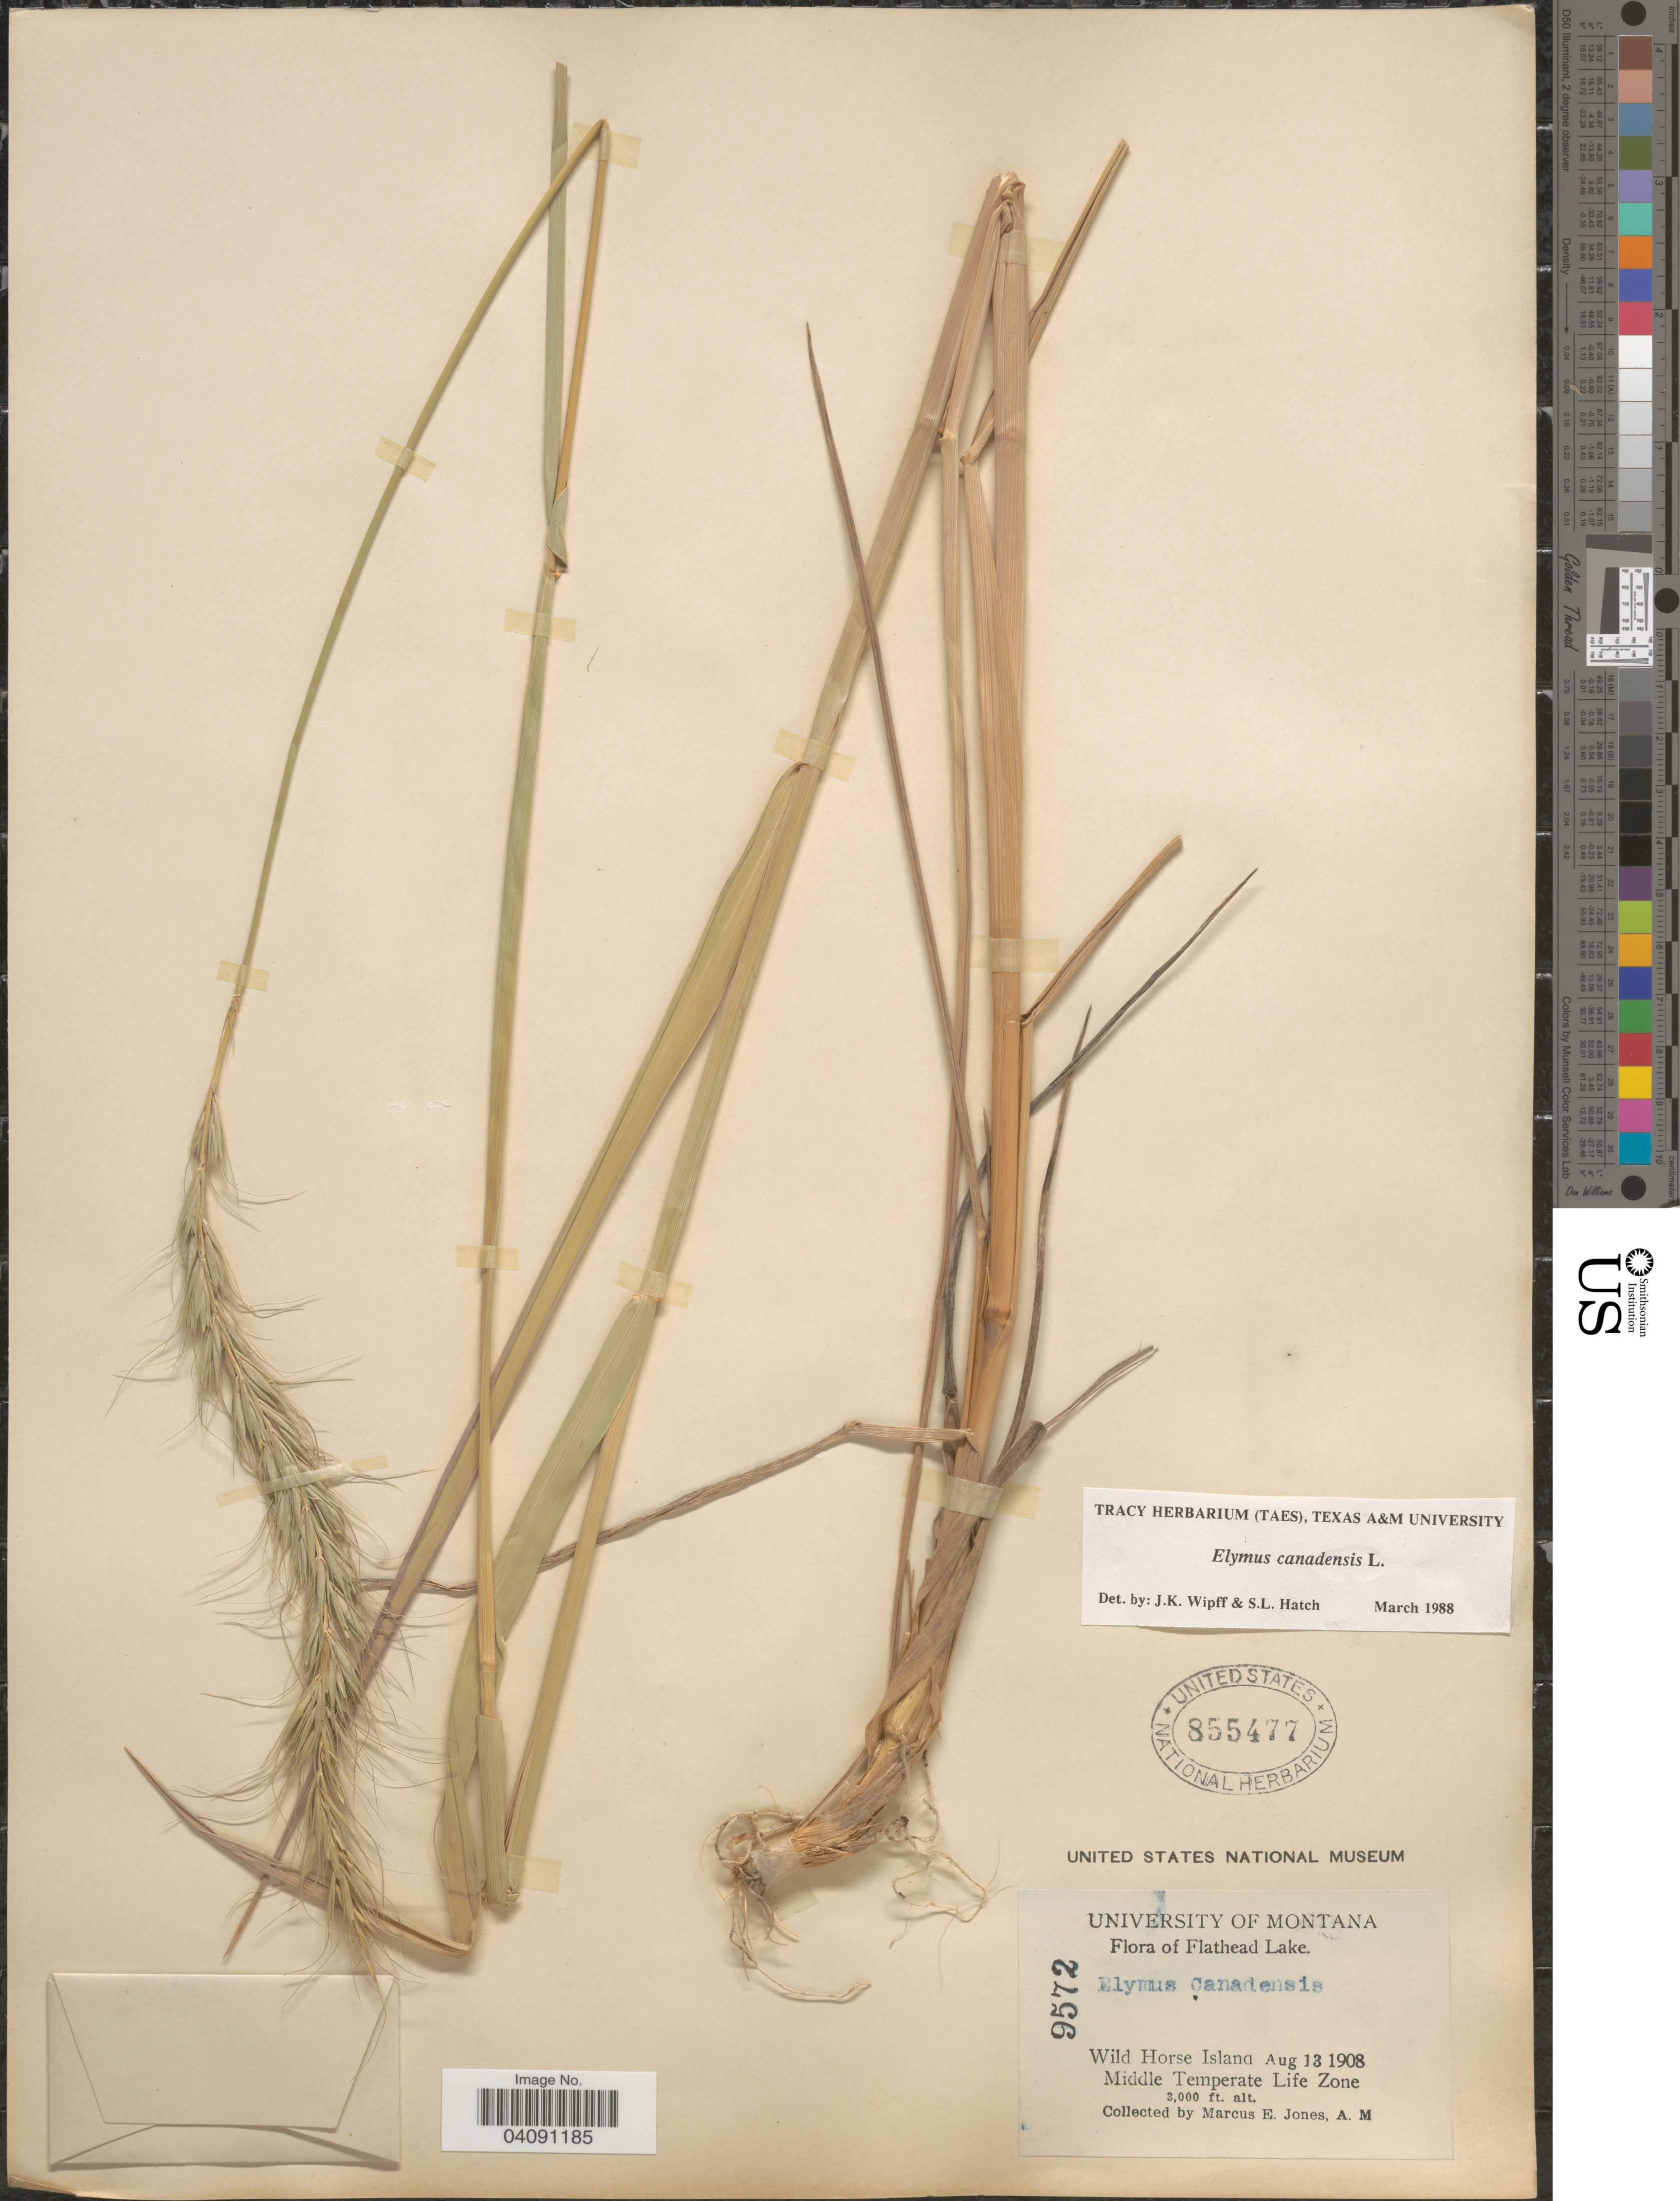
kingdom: Plantae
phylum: Tracheophyta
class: Liliopsida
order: Poales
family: Poaceae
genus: Elymus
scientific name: Elymus canadensis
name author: L.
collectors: M. E. Jones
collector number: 9572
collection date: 1908-08-13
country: United States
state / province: Montana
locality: Flathead Lake. Wild Horse Island. Middle Temperate Life Zone.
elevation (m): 914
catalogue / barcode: US 855477